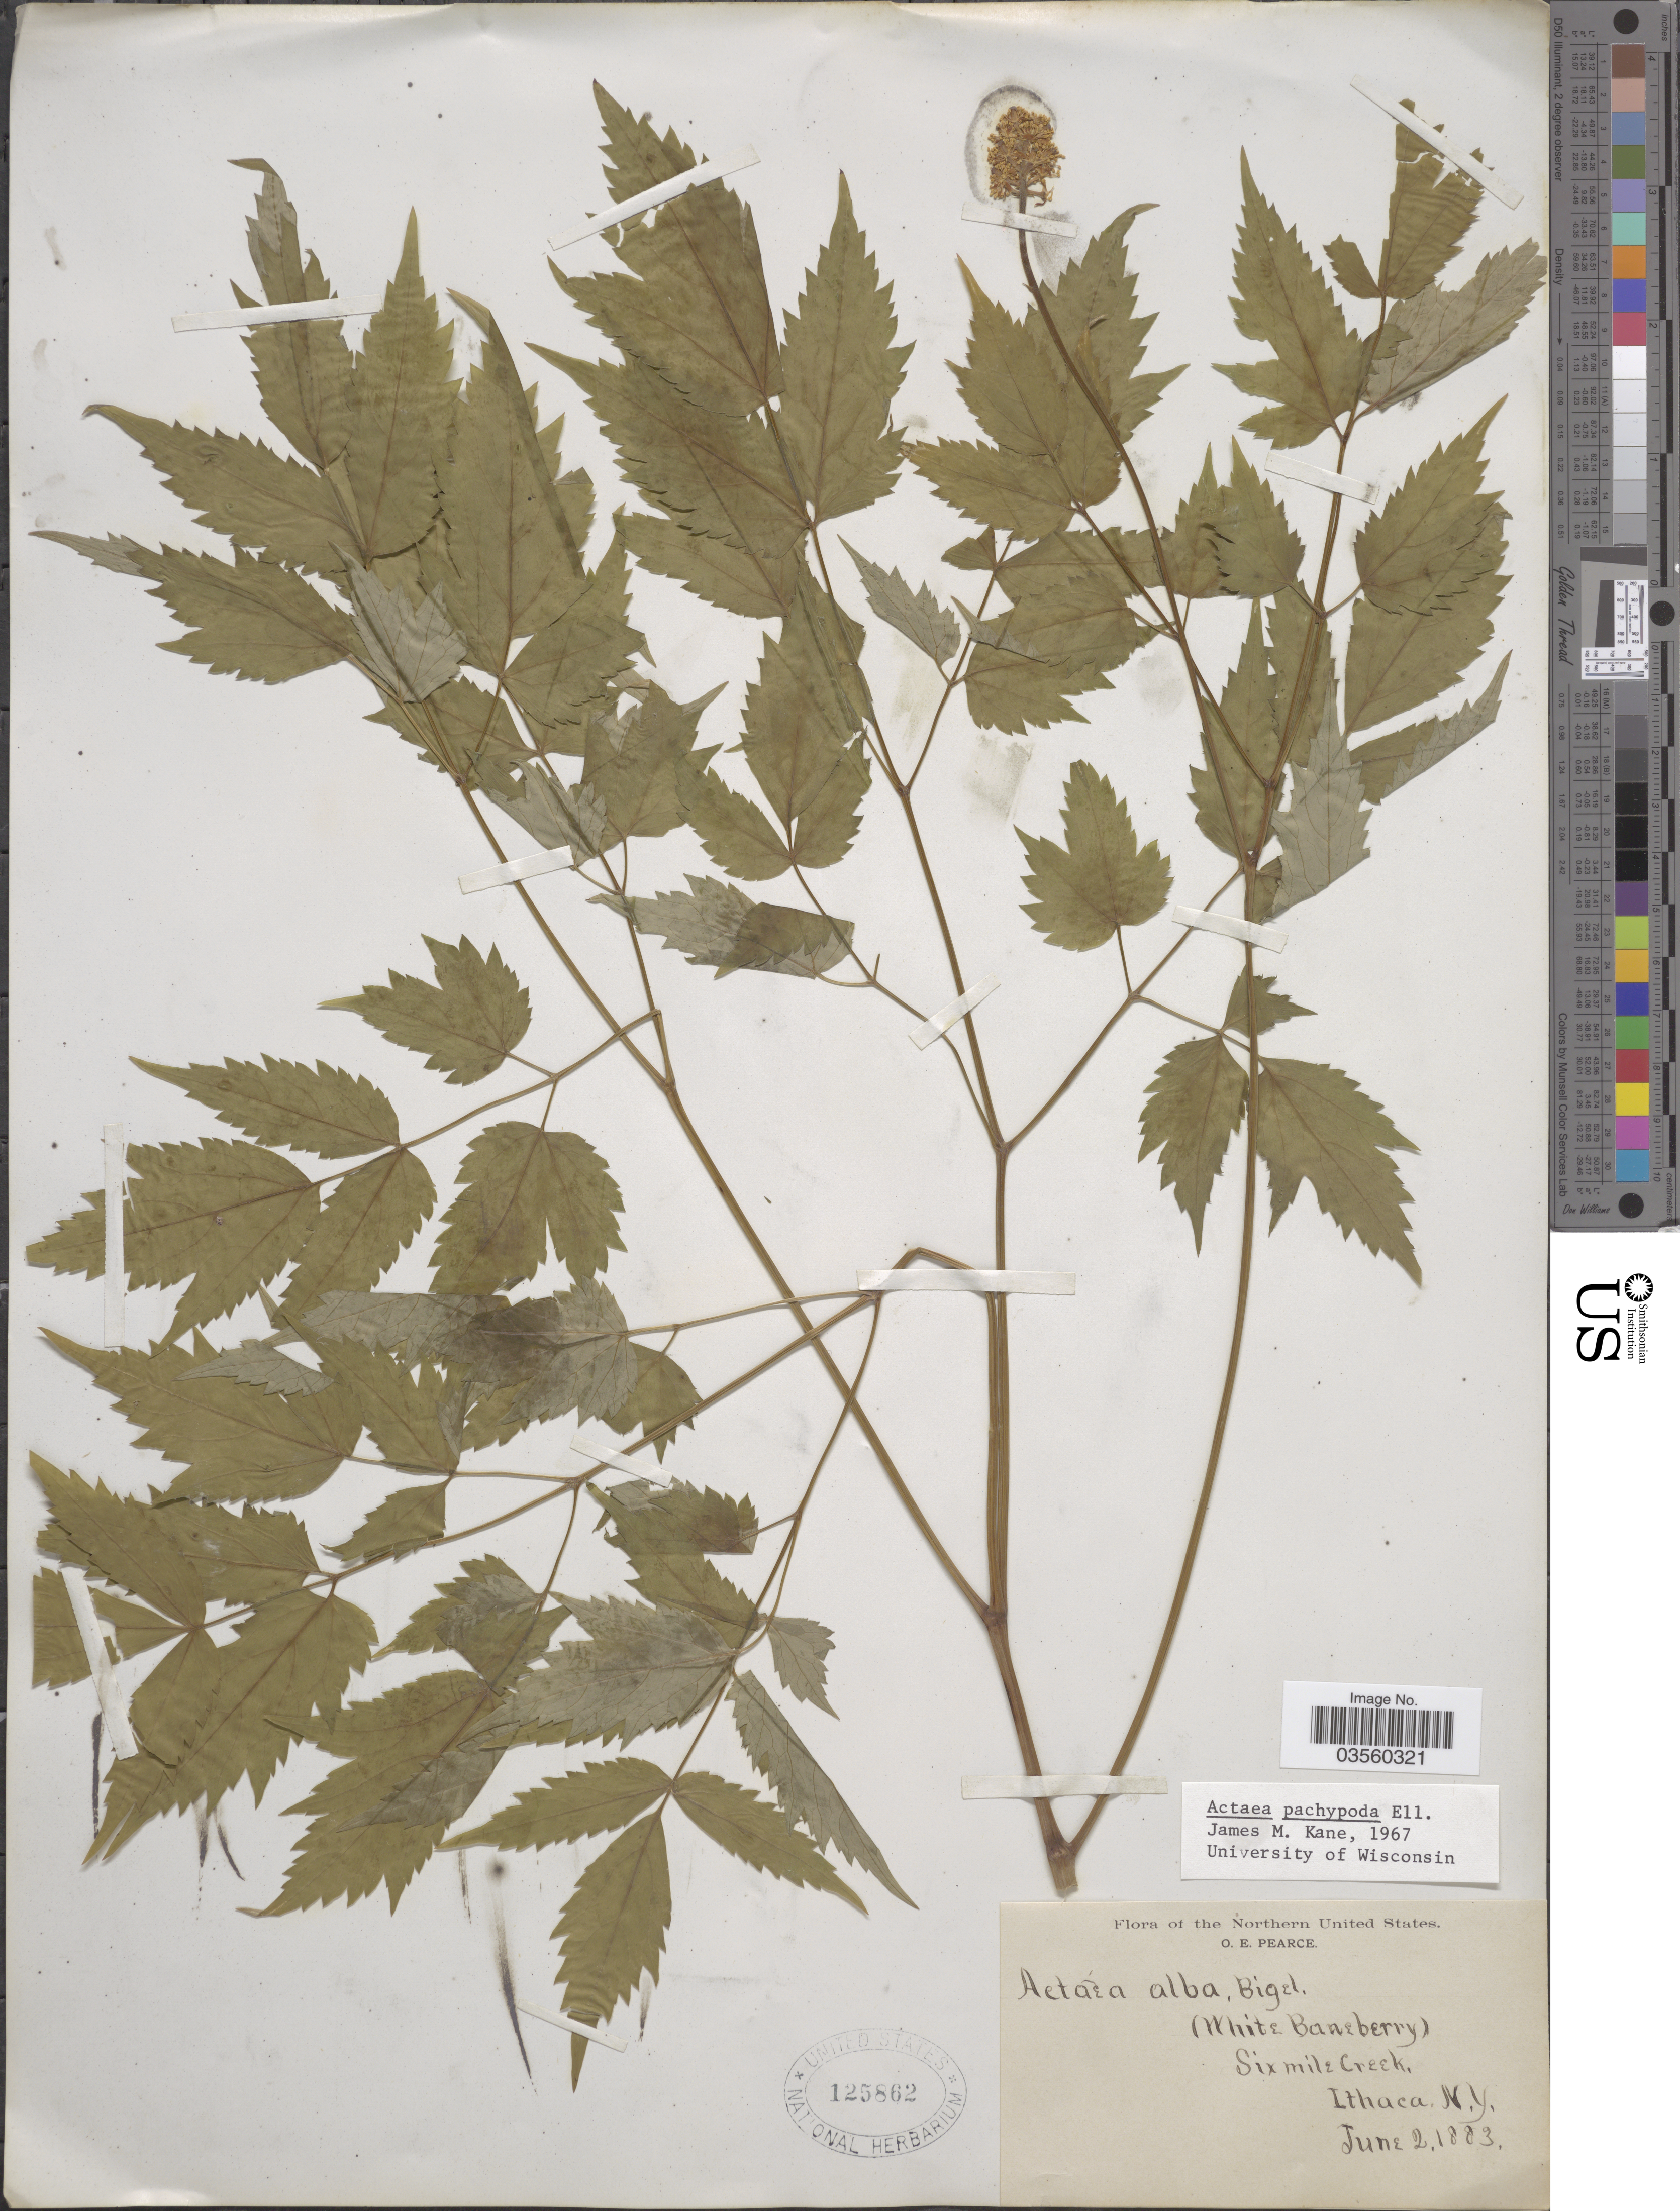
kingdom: Plantae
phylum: Tracheophyta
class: Magnoliopsida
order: Ranunculales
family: Ranunculaceae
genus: Actaea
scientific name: Actaea pachypoda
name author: Elliott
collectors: O. E. Pearce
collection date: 1883-06-02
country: United States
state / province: New York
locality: Northern United States. Six Mile Creek, Ithaca.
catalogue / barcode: US 125862